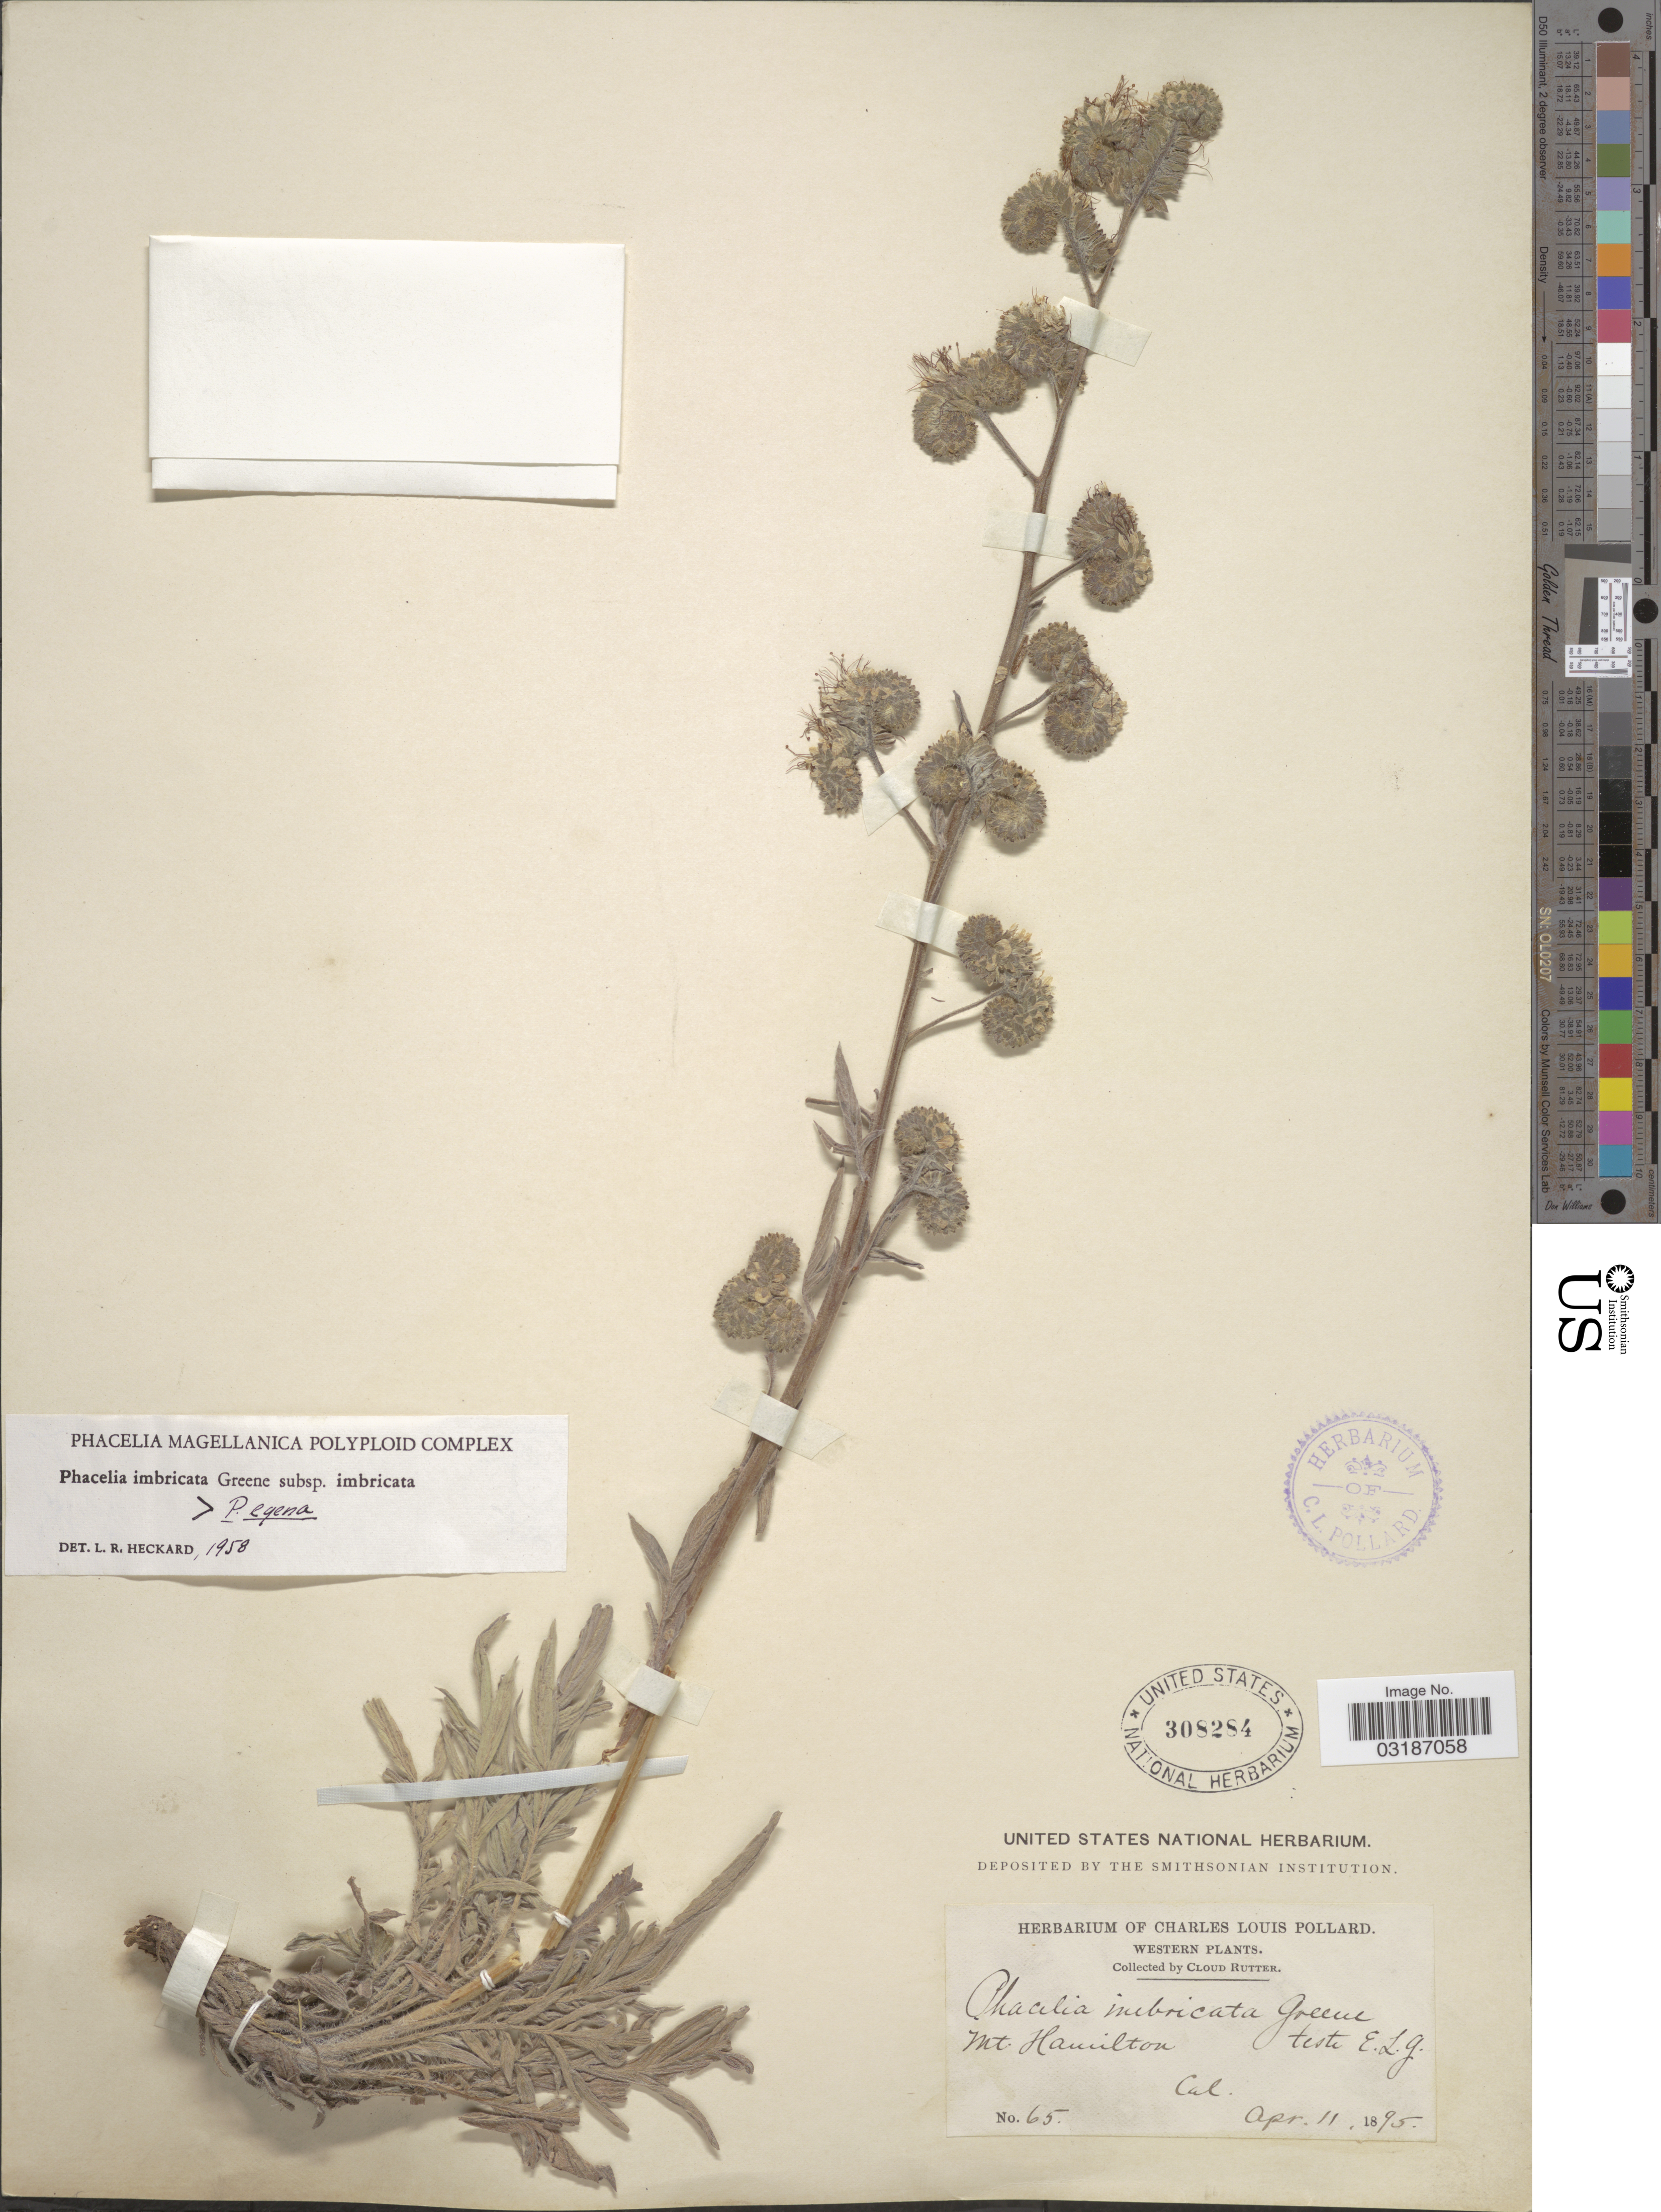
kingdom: Plantae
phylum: Tracheophyta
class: Magnoliopsida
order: Boraginales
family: Hydrophyllaceae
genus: Phacelia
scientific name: Phacelia imbricata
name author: Greene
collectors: C. Rutter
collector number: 65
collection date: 1895-04-11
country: United States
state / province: California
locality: Western. Mt. Hamilton. Cal.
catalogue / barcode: US 308284